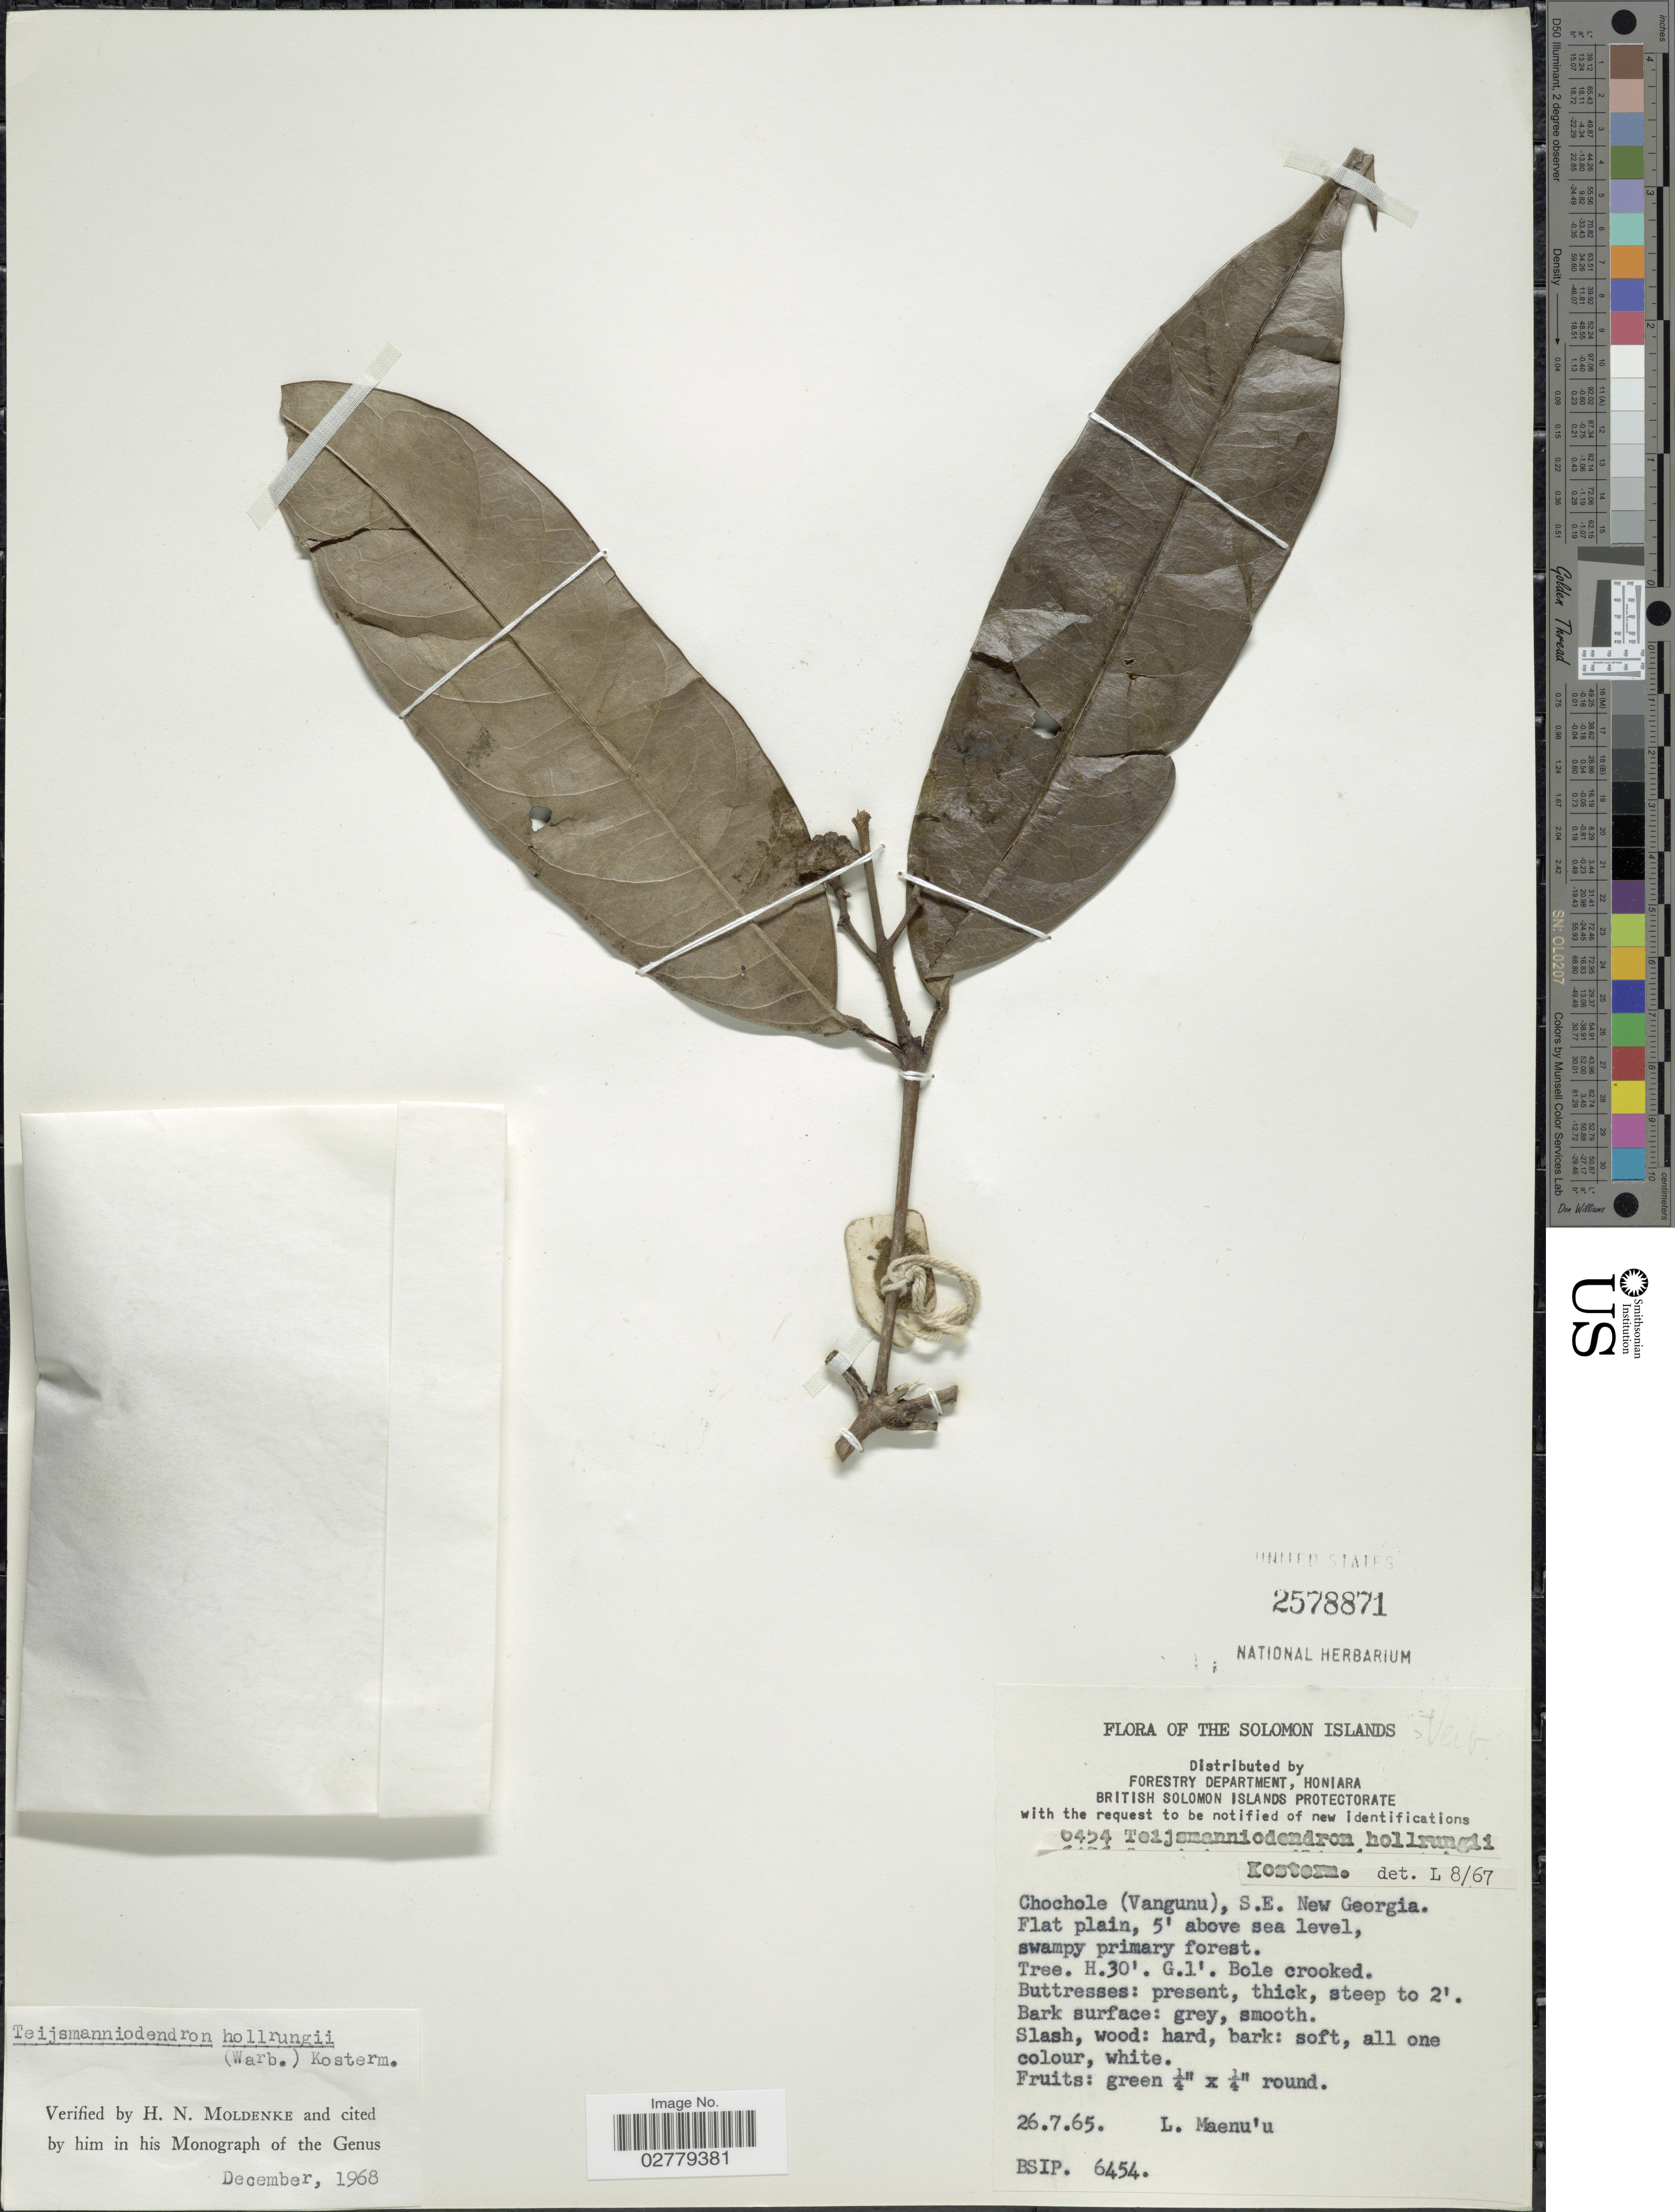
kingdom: Plantae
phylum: Tracheophyta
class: Magnoliopsida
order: Lamiales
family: Lamiaceae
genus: Teijsmanniodendron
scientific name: Teijsmanniodendron hollrungii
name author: (Warb.) Kosterm.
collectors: L. Maenu'u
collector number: BSIP6454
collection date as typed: Transcribed d/m/y: 26/7/65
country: Solomon Islands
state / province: Solomon Islands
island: New Georgia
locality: Chochole (Vangunu), S.E. New Georgia.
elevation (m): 2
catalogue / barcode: US 2578871